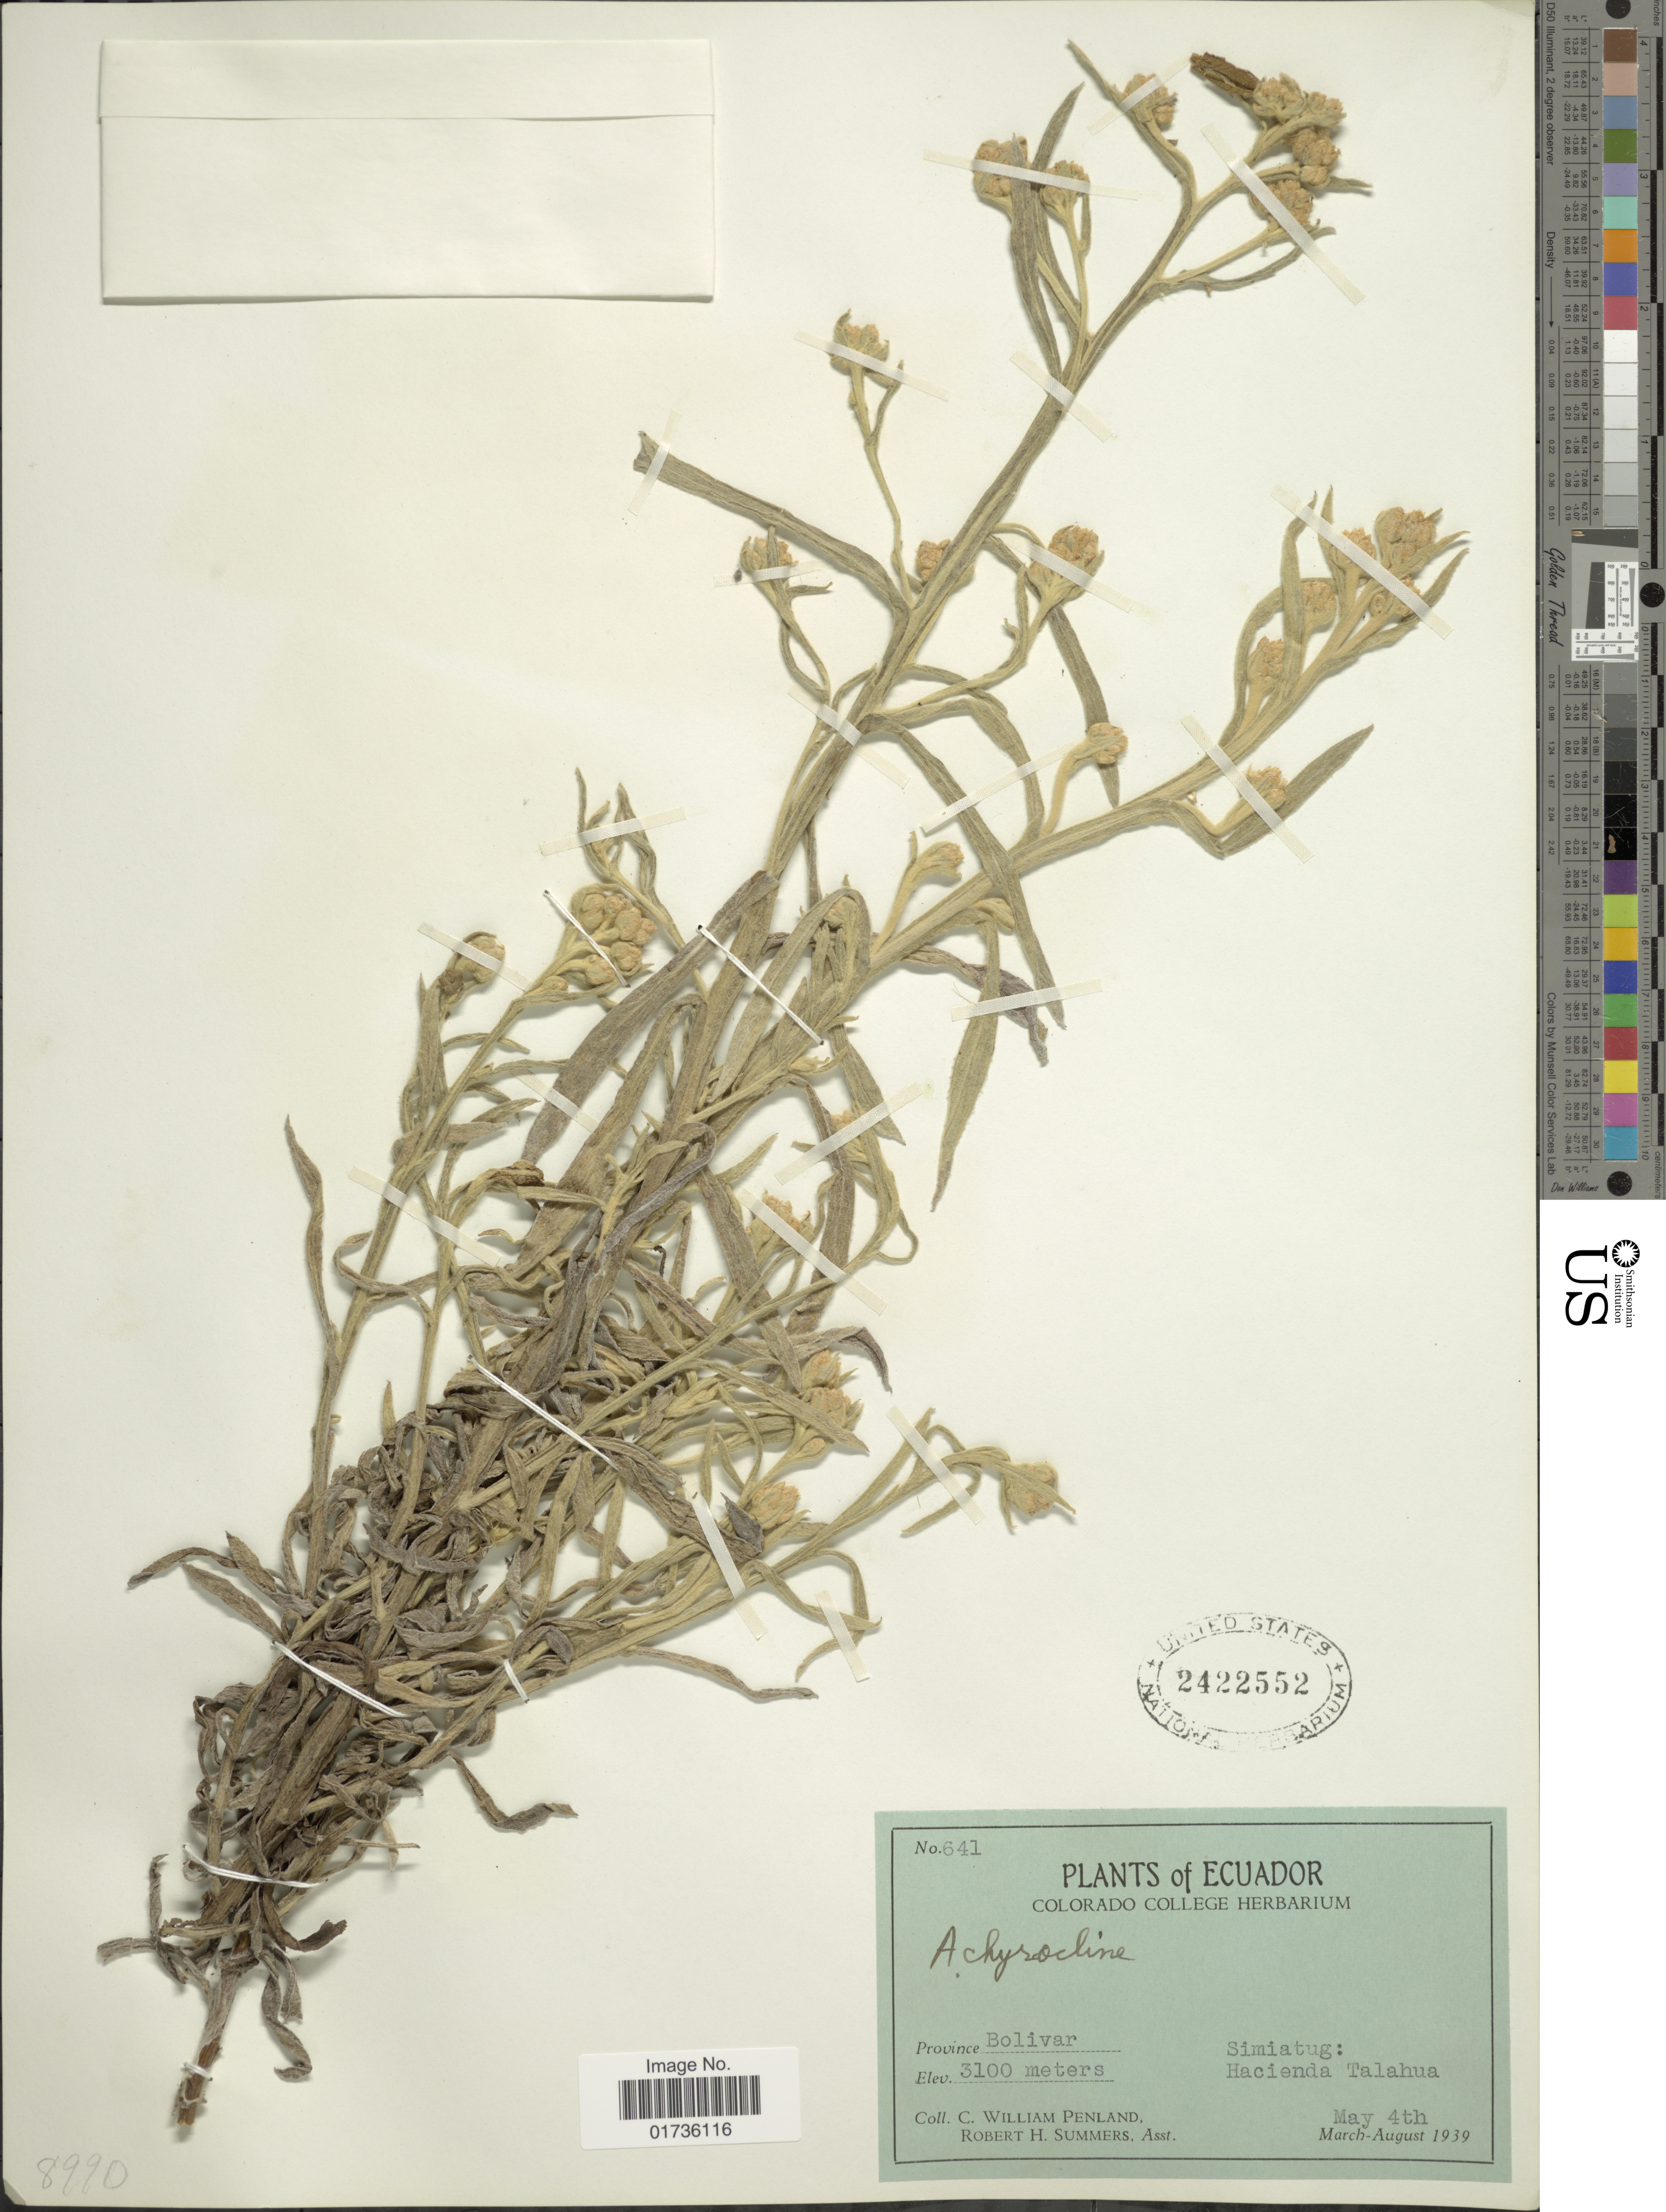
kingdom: Plantae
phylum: Tracheophyta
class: Magnoliopsida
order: Asterales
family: Asteraceae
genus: Achyrocline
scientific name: Achyrocline sp.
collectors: C. W. Penland & R. Summers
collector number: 641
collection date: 1939-05-04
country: Ecuador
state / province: Bolívar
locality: Simiatug: Hacienda Talahua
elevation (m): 3100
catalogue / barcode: US 2422552